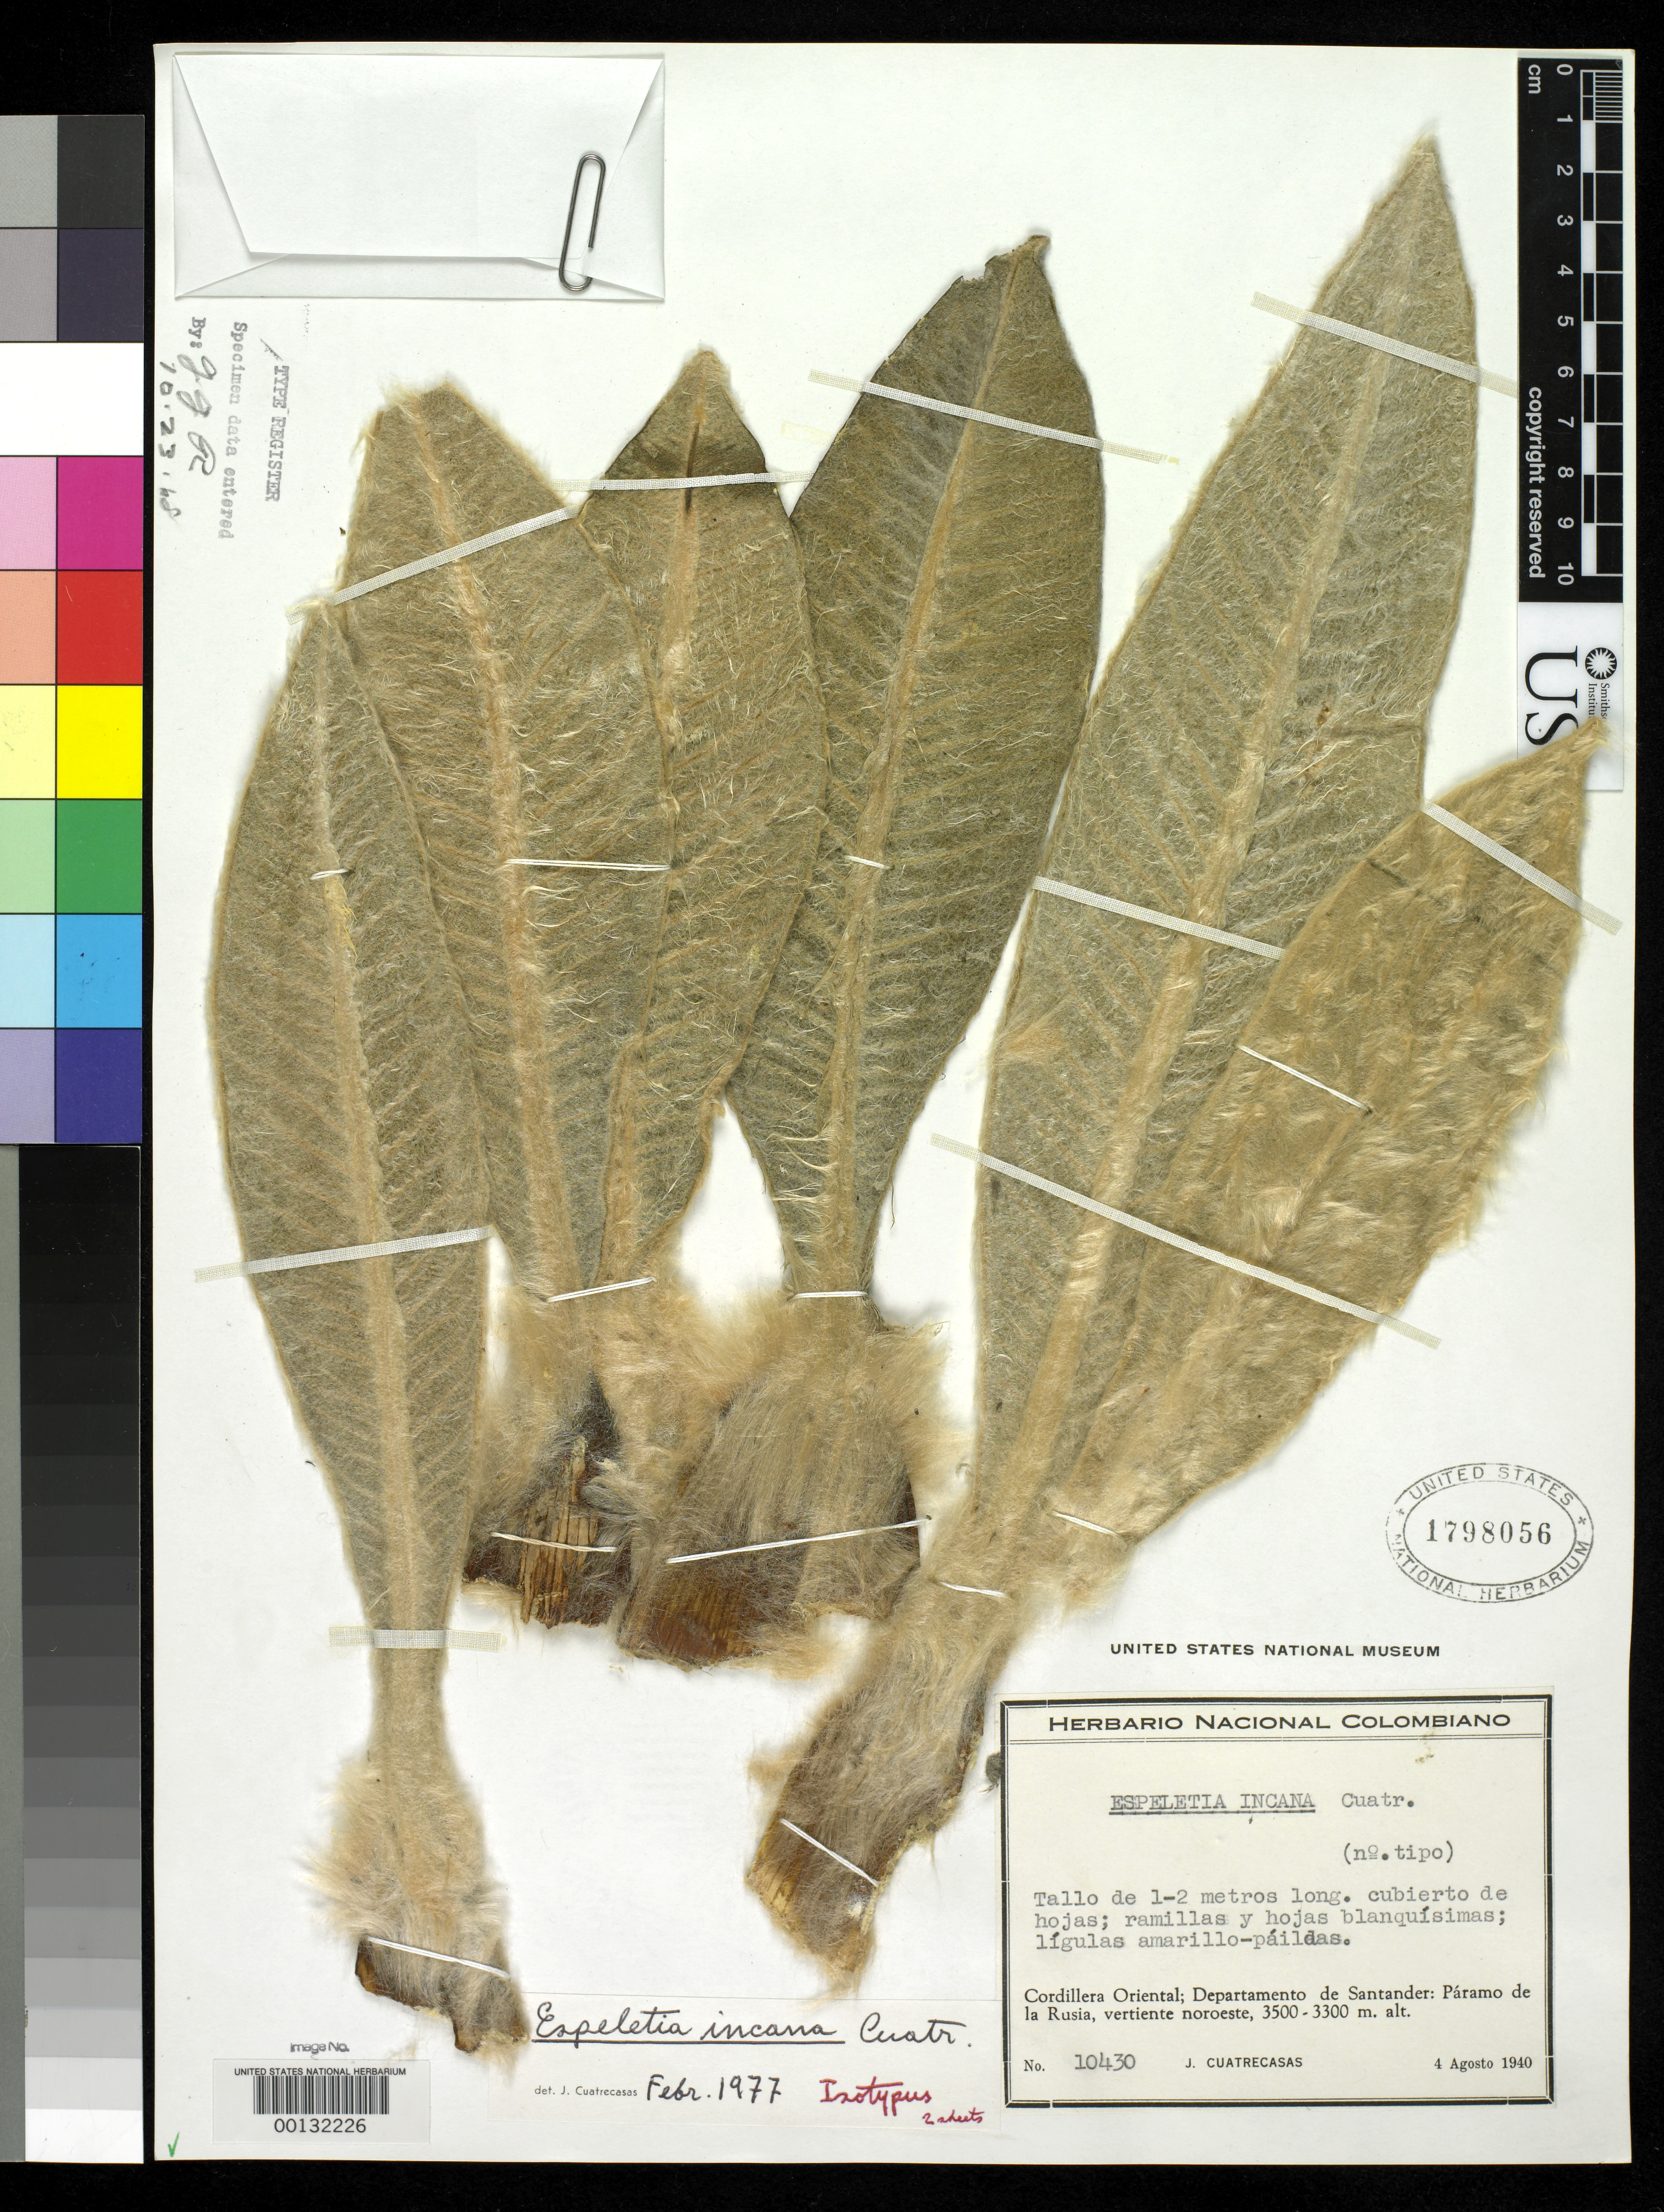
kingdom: Plantae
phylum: Tracheophyta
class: Magnoliopsida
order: Asterales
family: Asteraceae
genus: Espeletia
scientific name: Espeletia incana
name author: Cuatrec.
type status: Isotype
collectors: J. Cuatrecasas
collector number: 10430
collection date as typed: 04 Aug 1940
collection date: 1940-08-04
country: Colombia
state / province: Santander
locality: Cordillera Oriental, Páramo de La Rusia, Vertiente noroeste. [Cordillera Oriental, Páramo de La Rusia, northwest slope]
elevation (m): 3300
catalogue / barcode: US 1798056